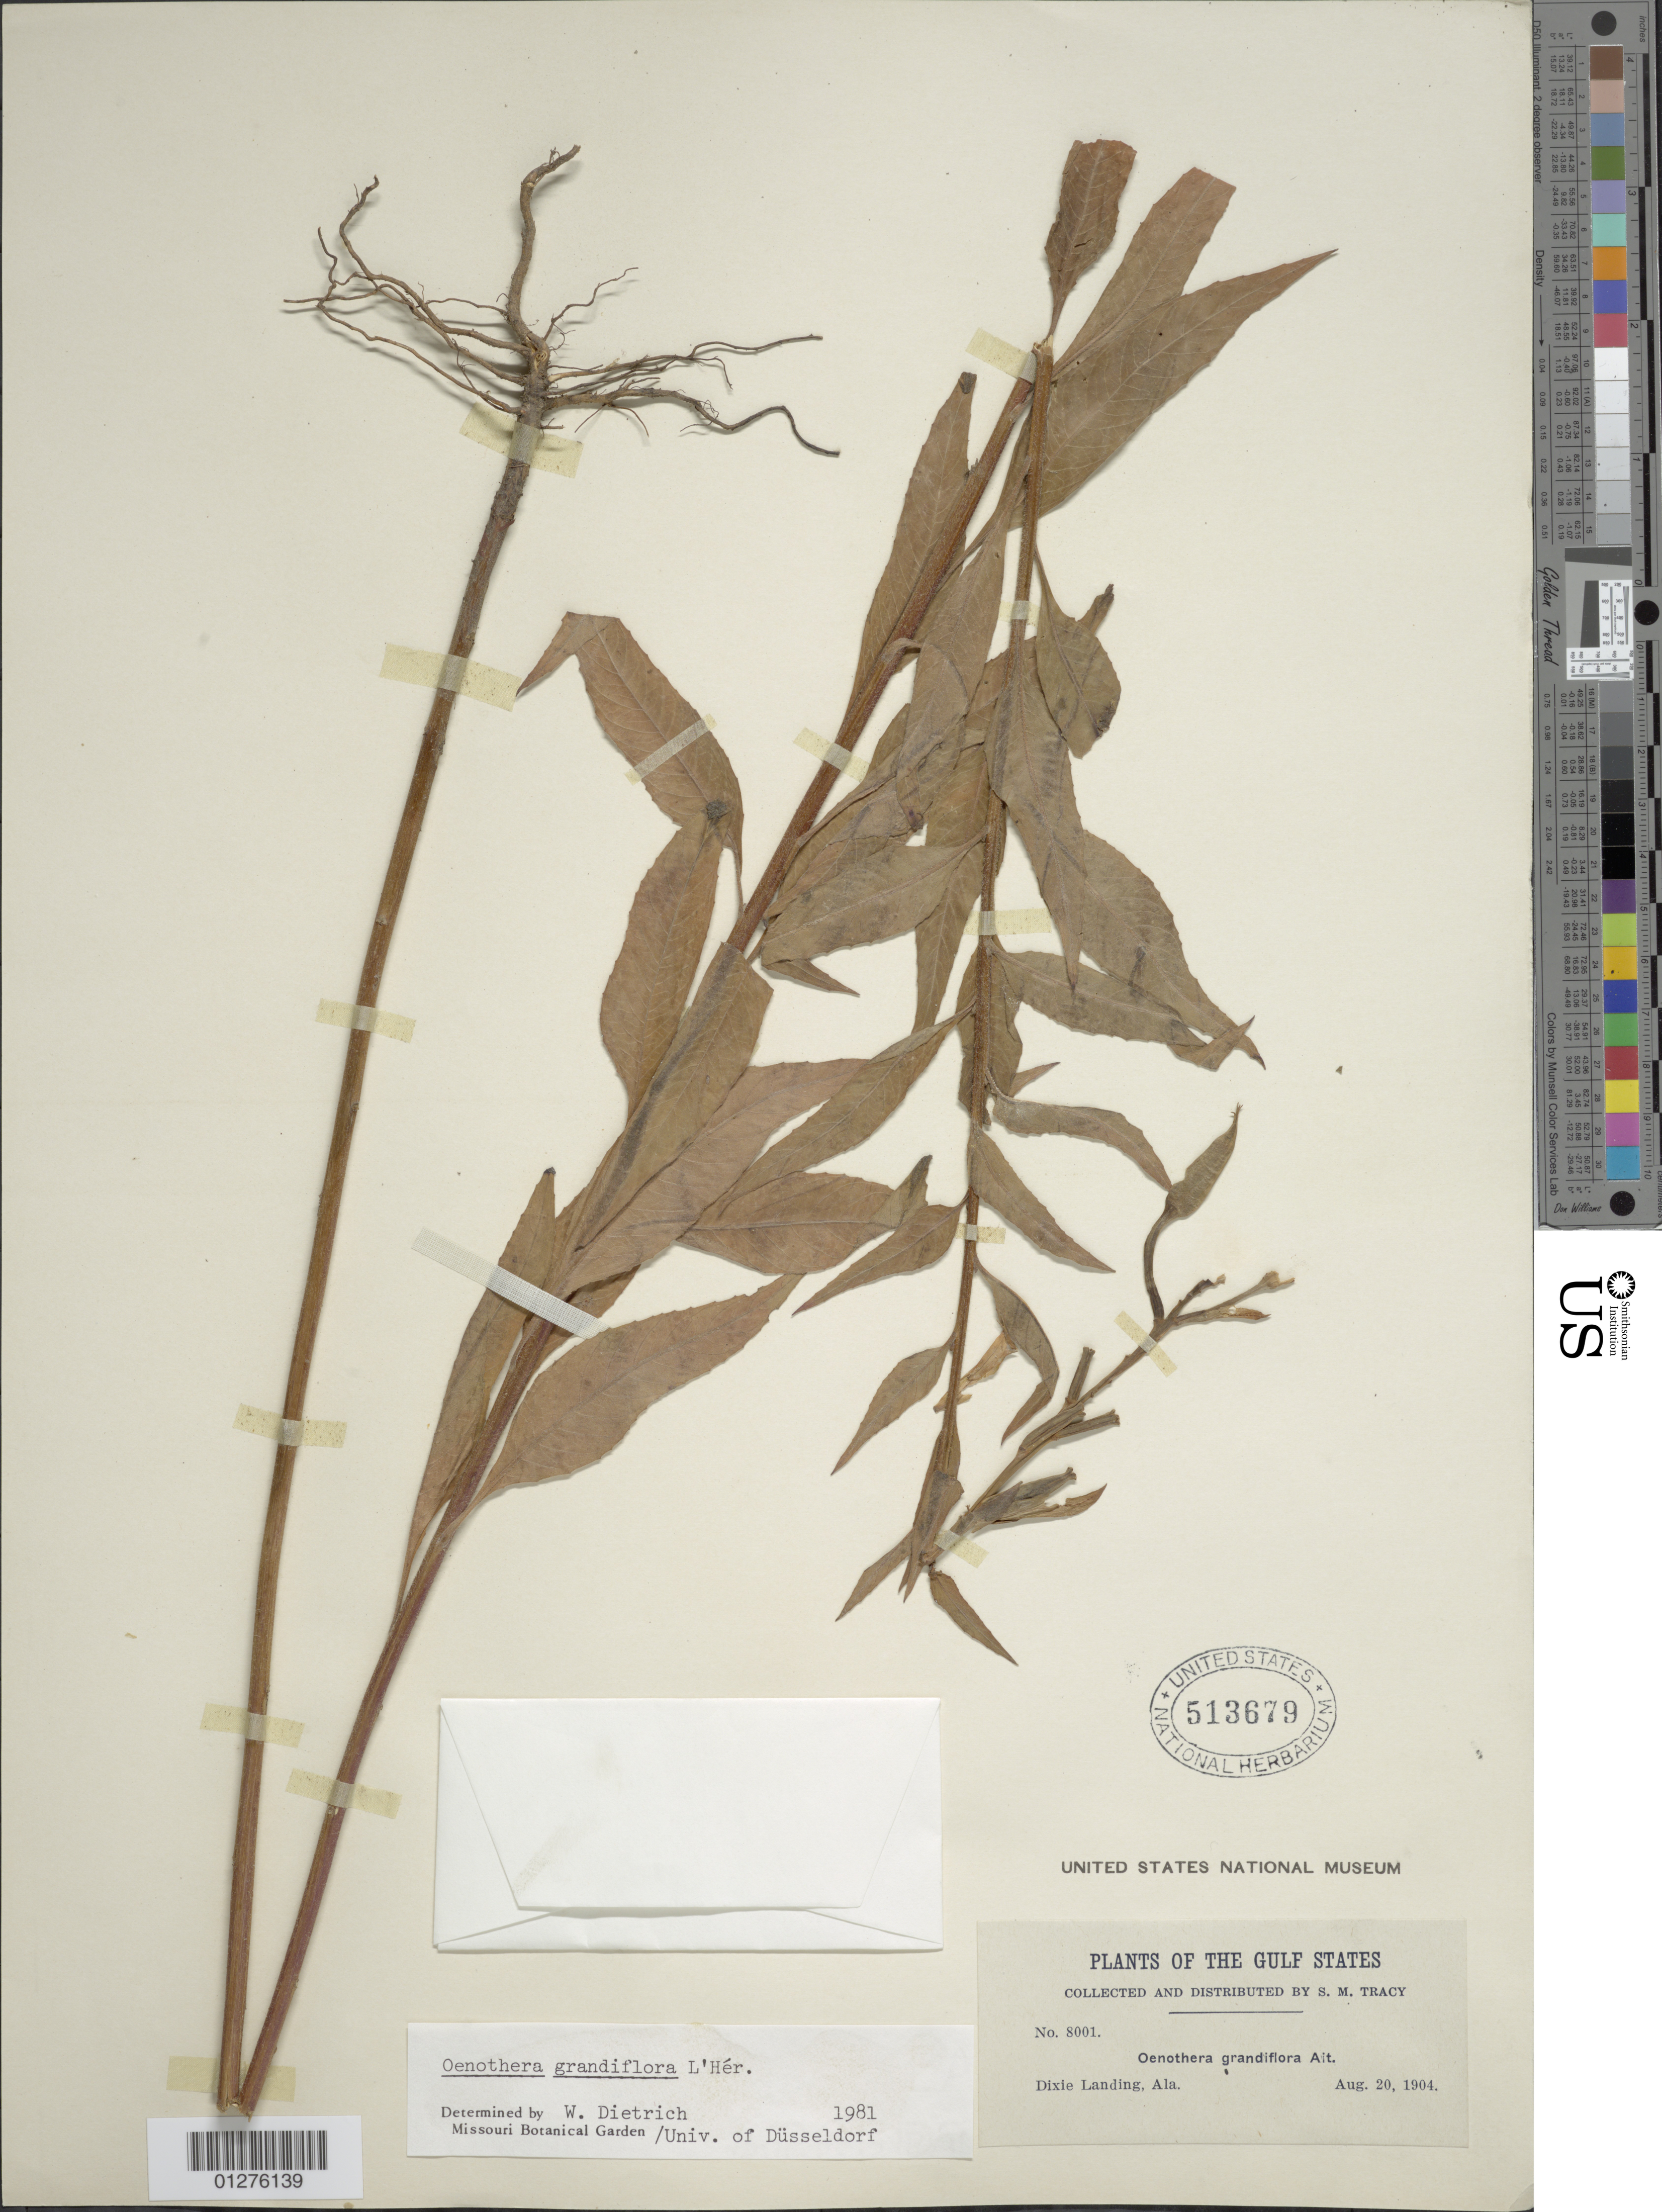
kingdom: Plantae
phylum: Tracheophyta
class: Magnoliopsida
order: Myrtales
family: Onagraceae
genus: Oenothera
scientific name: Oenothera grandiflora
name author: L'Hér.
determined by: Dietrich, W.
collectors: S. M. Tracy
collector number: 8001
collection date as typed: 20 Aug 1904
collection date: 1904-08-20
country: United States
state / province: Alabama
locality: Dixie Landing.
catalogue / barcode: US 513679